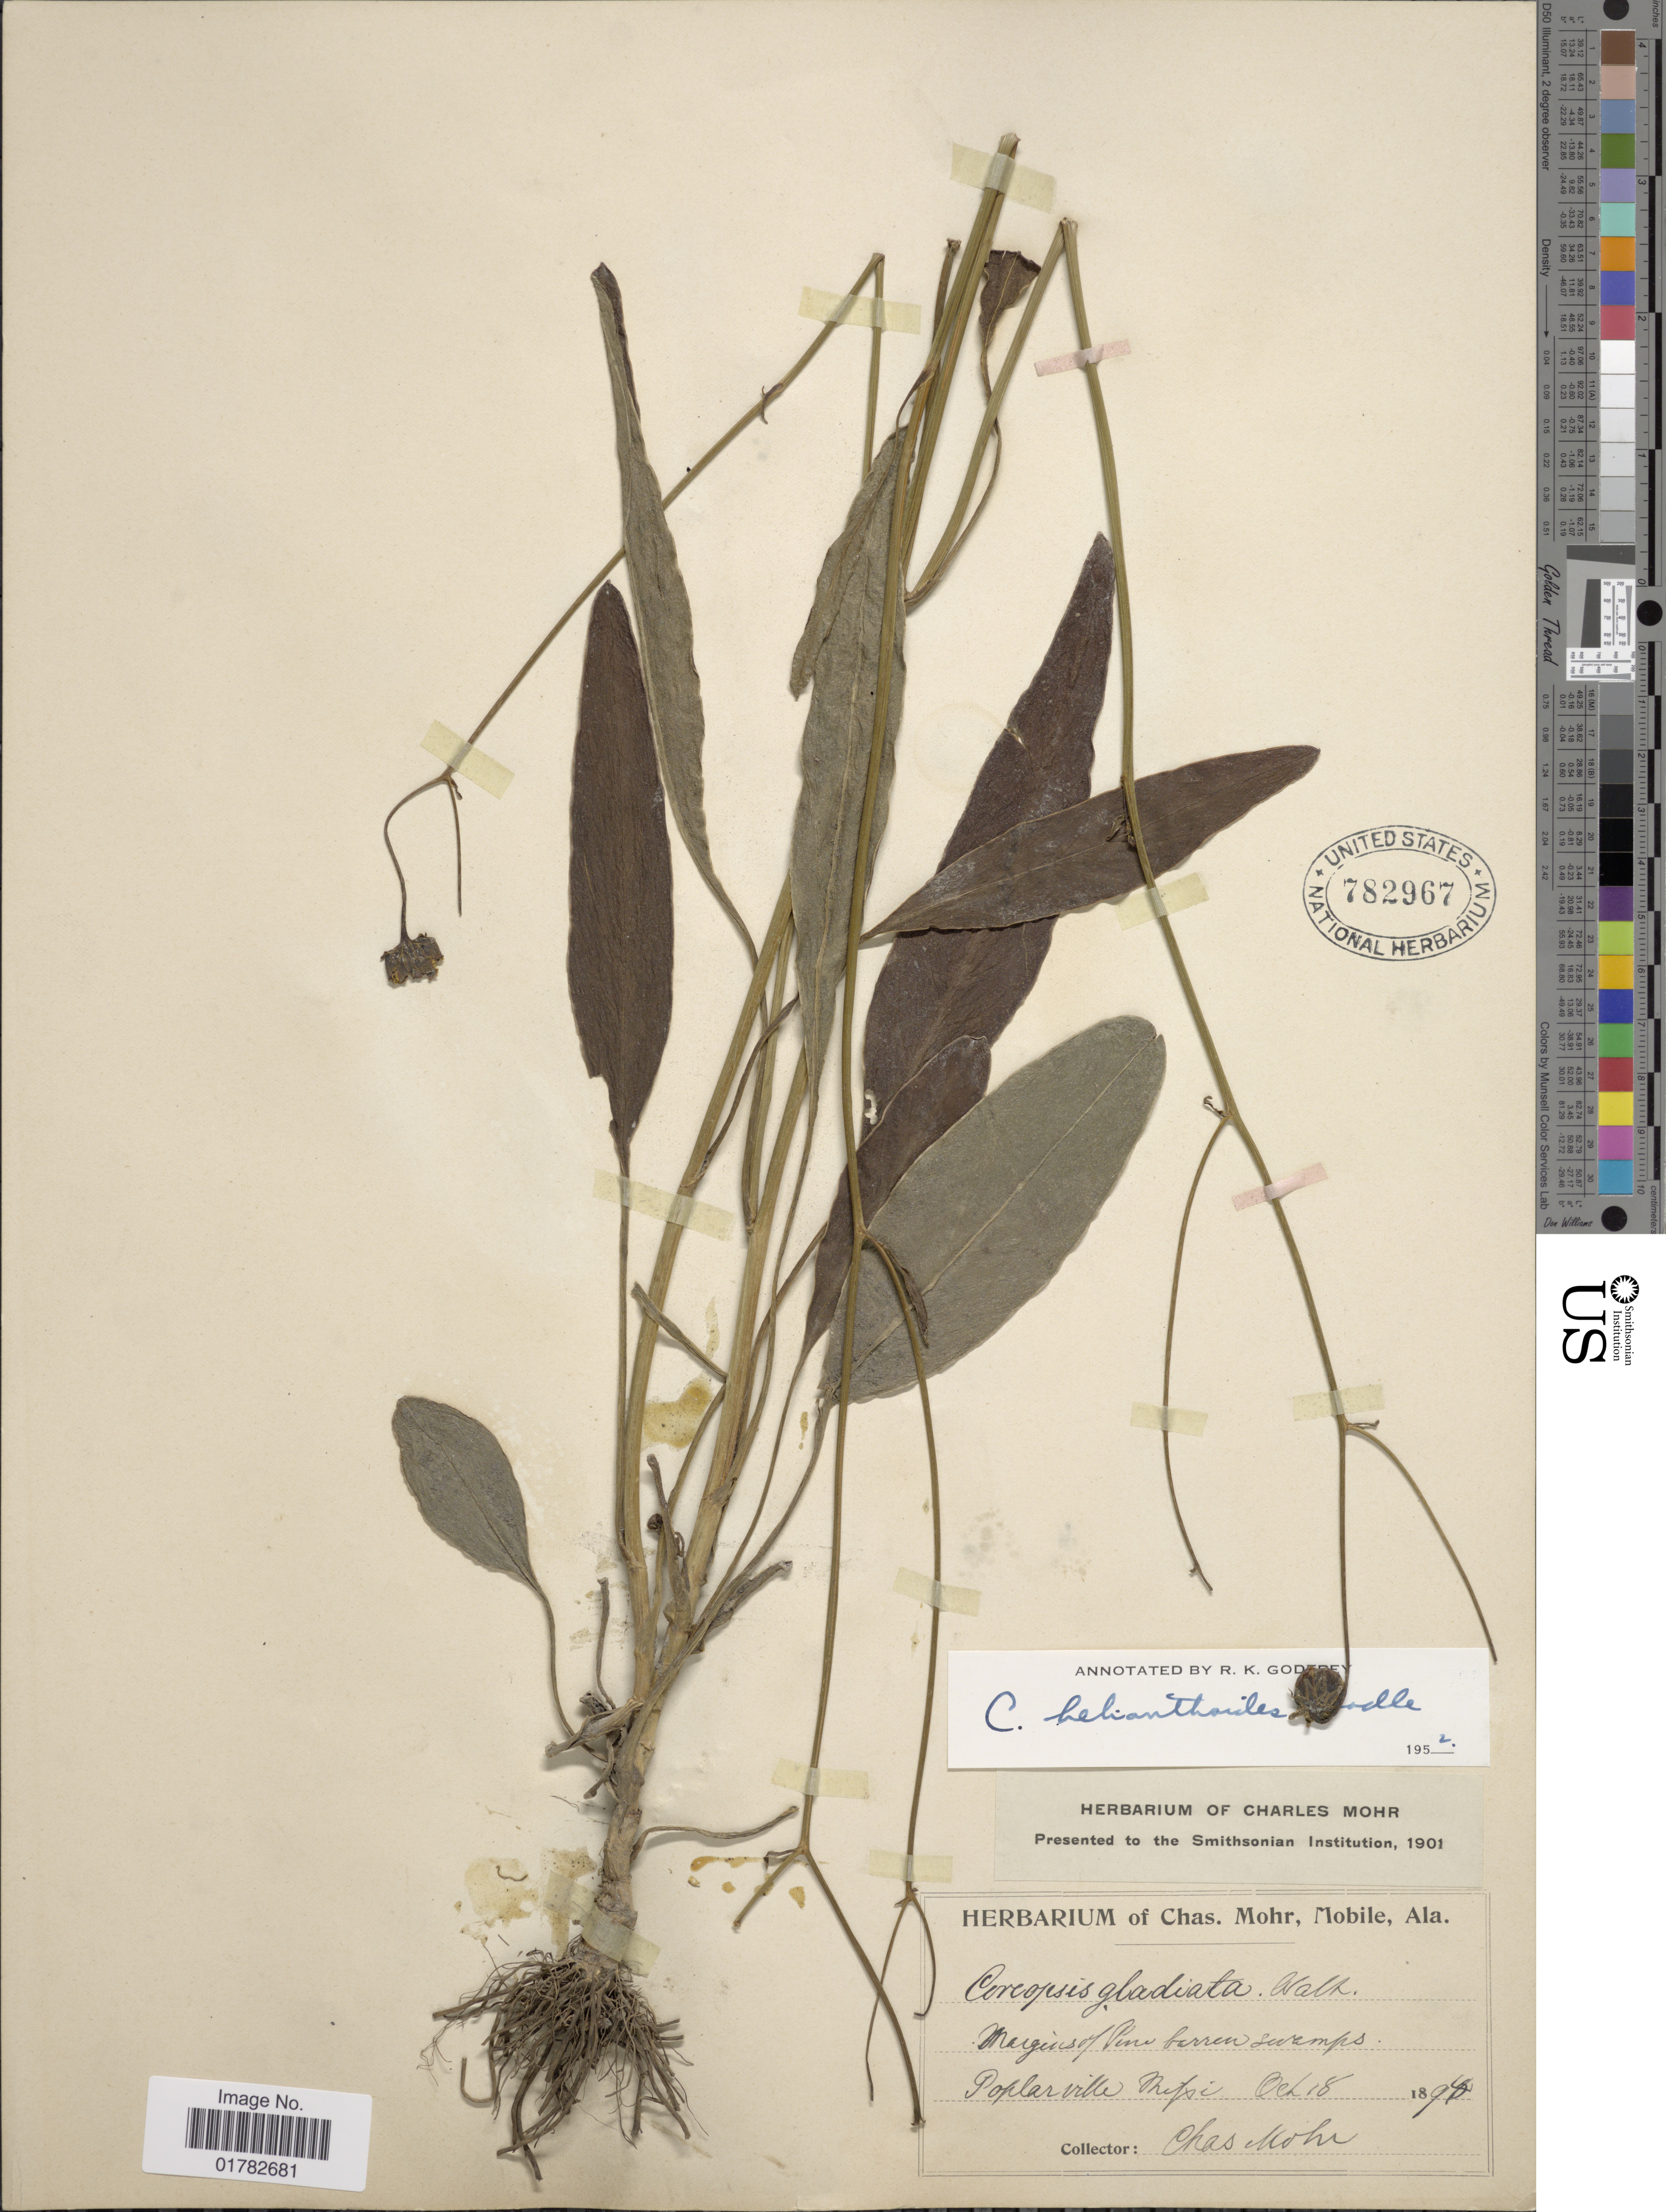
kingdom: Plantae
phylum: Tracheophyta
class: Magnoliopsida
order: Asterales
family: Asteraceae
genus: Coreopsis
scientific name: Coreopsis helianthoides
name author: Beadle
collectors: Mohr, C. T. (herbarium)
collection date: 1894-10-18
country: United States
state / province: Mississippi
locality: Margins of Pine barren swamps, Poplarville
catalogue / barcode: US 782967